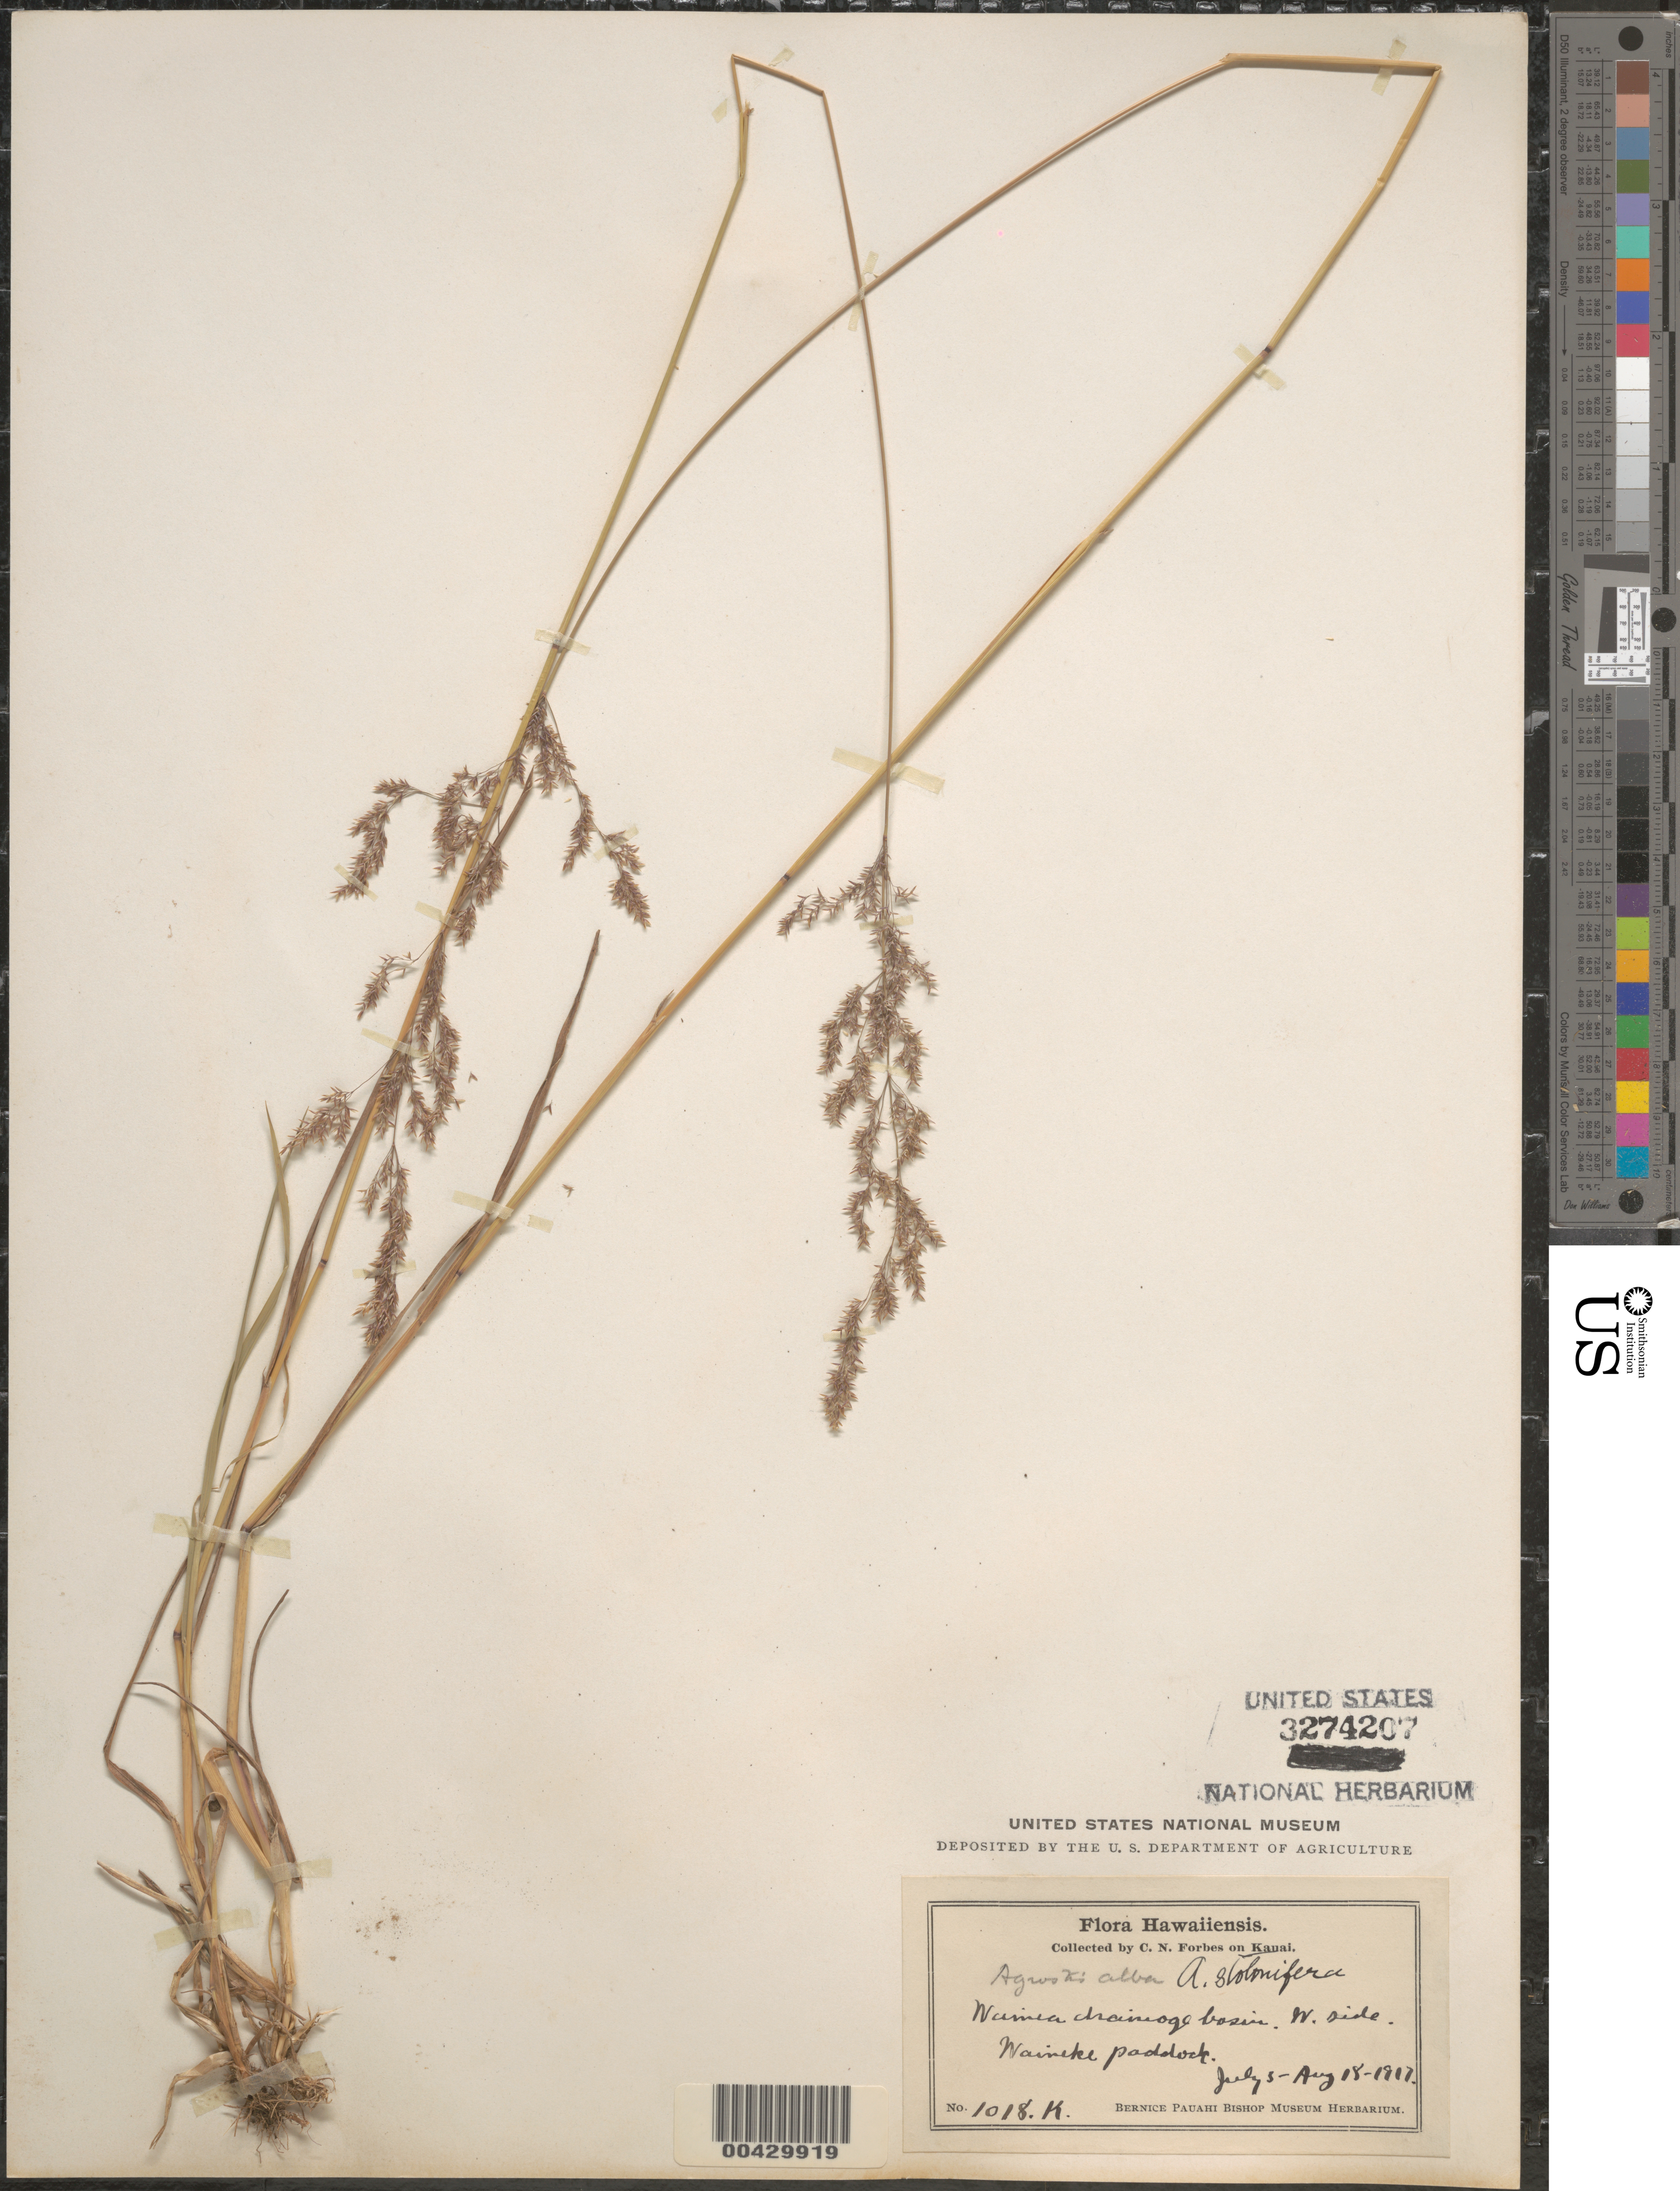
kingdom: Plantae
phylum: Tracheophyta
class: Liliopsida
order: Poales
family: Poaceae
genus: Agrostis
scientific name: Agrostis stolonifera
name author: L.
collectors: C. N. Forbes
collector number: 1018.K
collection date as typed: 3 Jul 1917 to 18 Aug 1917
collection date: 1917-07-03/1917-08-18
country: United States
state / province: Hawaii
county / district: Kauai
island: Kaua'i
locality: Waimea drainage basin, Waineke paddock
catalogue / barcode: US 3274207